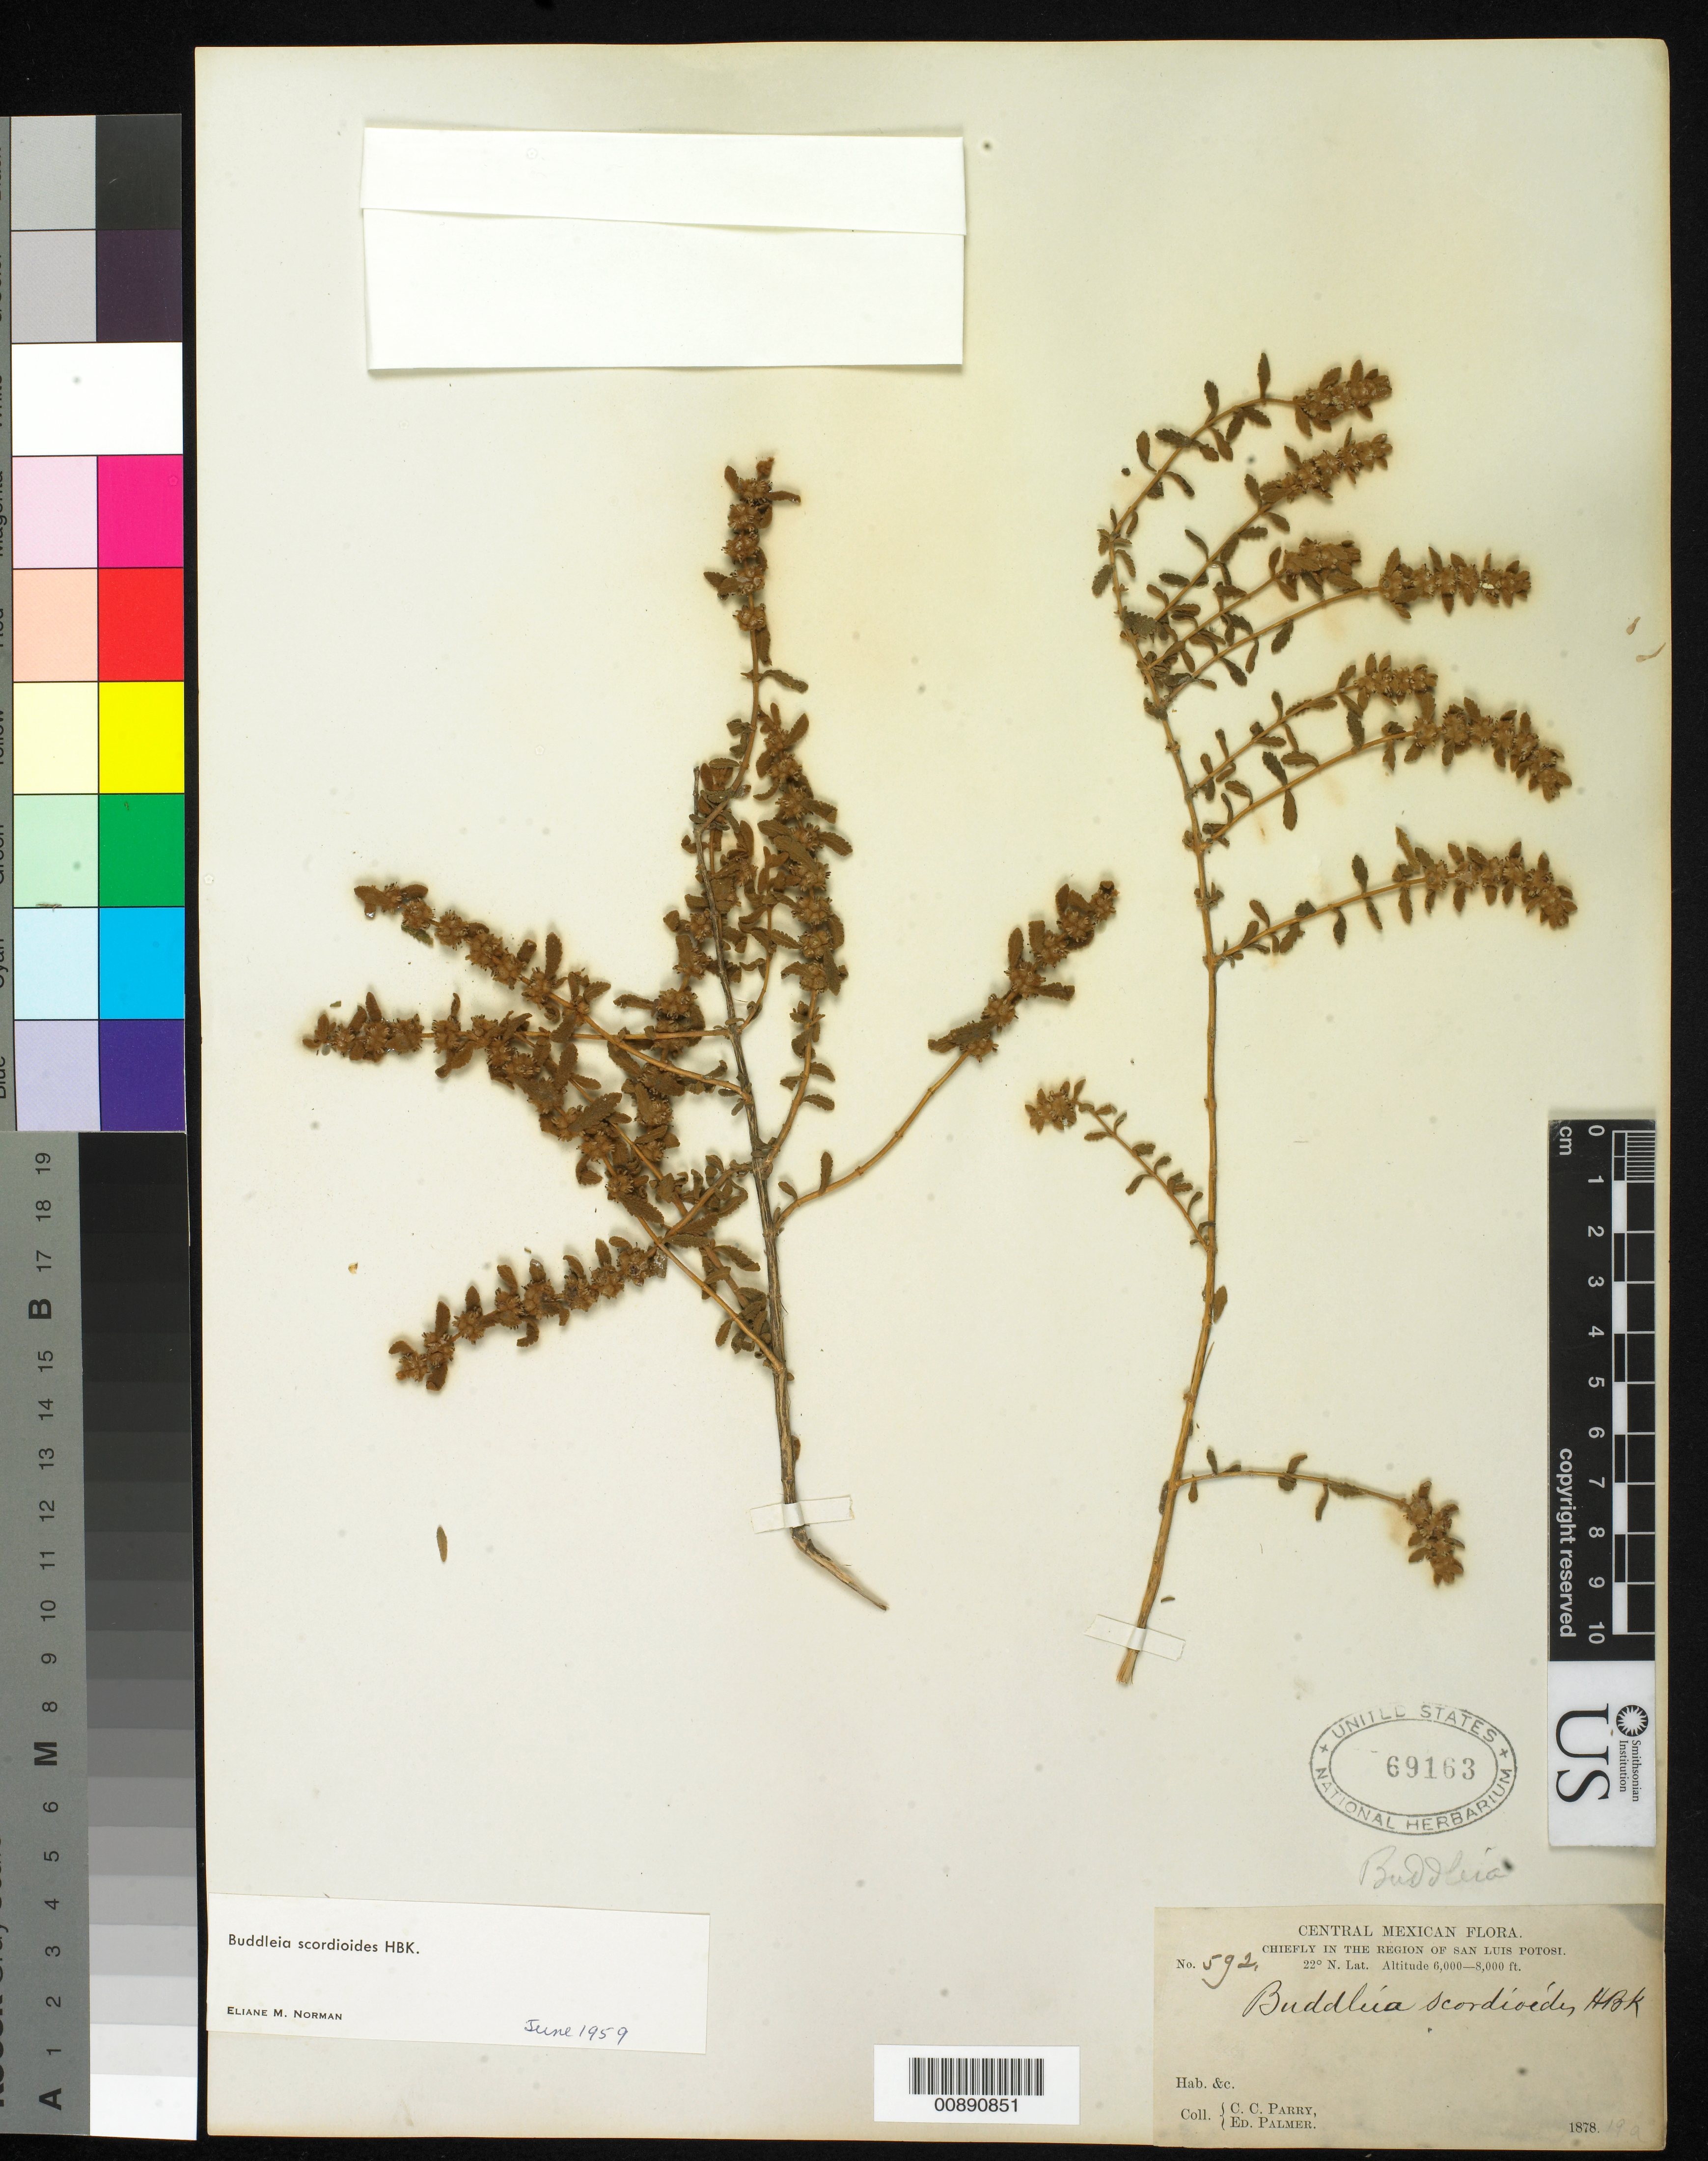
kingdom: Plantae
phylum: Tracheophyta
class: Magnoliopsida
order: Lamiales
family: Scrophulariaceae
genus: Buddleja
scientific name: Buddleja scordioides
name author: Kunth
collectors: C. C. Parry & E. Palmer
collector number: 592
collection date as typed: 1878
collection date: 1878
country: Mexico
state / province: San Luis Potosí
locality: Chiefly in the region of San Luis Potosí.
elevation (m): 1829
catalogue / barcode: US 69163